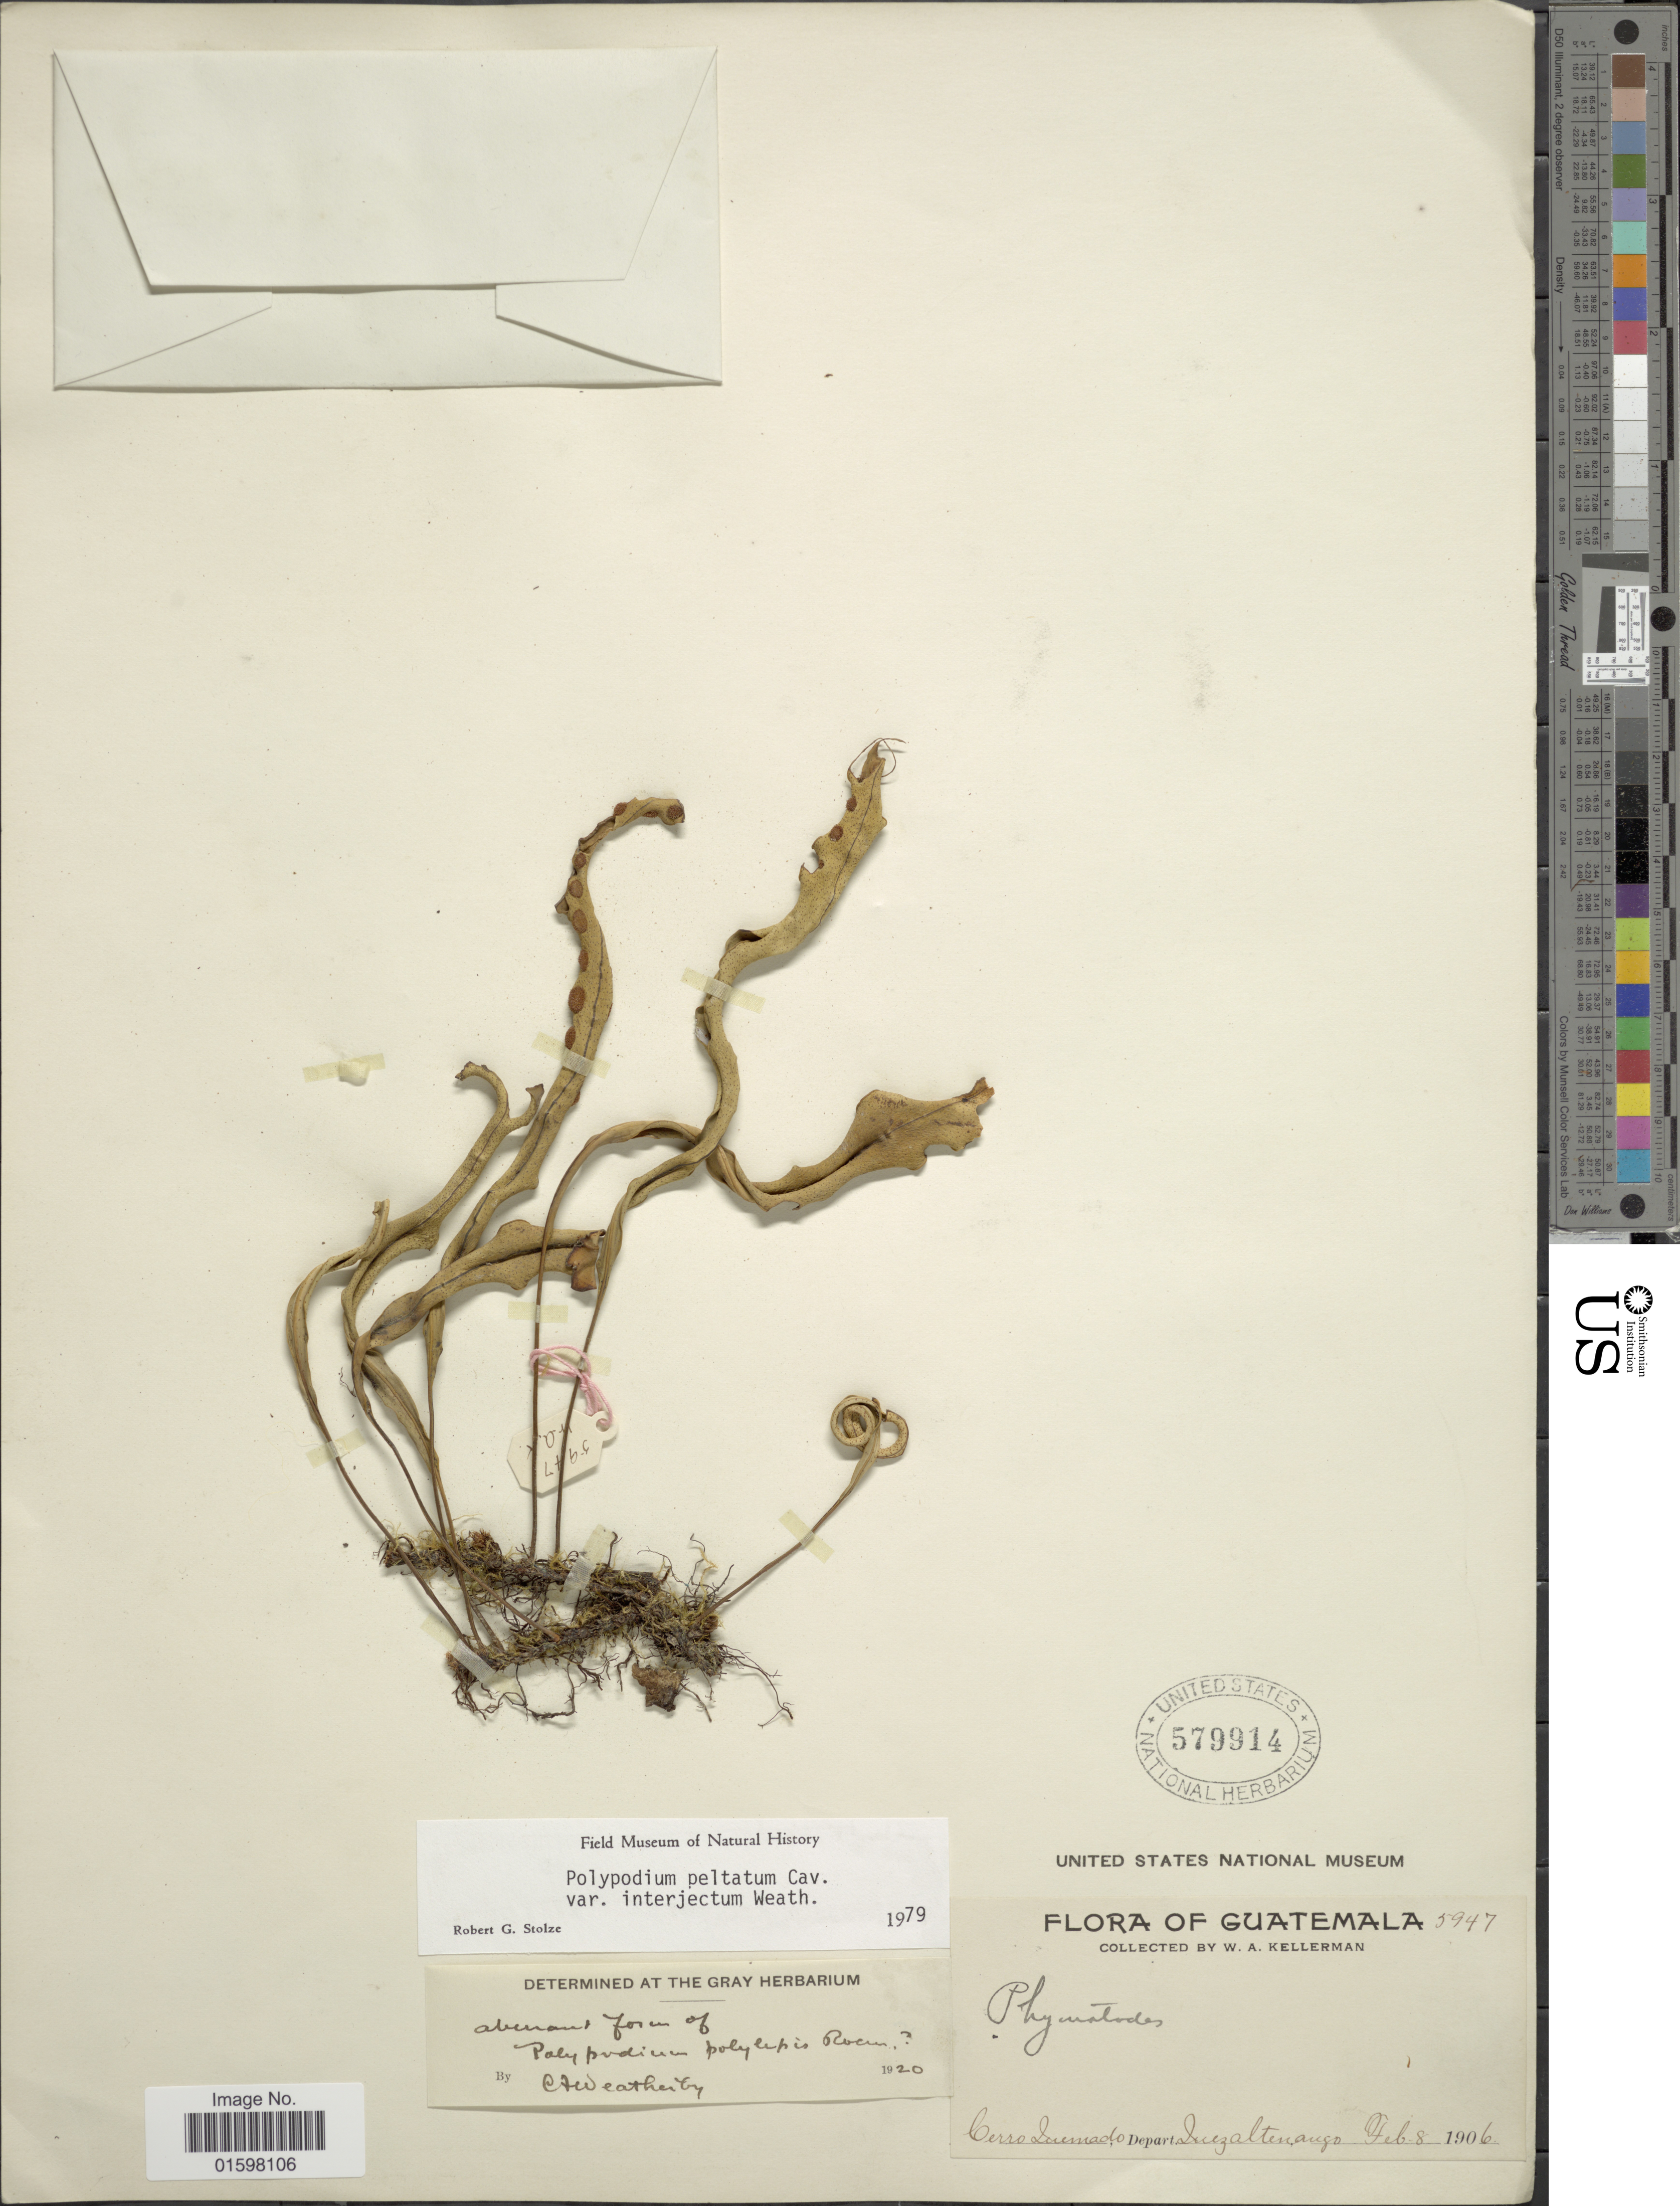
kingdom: Plantae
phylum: Tracheophyta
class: Polypodiopsida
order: Polypodiales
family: Polypodiaceae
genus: Pleopeltis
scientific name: Pleopeltis peltata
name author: Scort.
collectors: W. Kellerman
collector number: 5947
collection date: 1906-02-08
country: Guatemala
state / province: Quetzaltenango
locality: Ccerro Quemado, Depart. Quezaltenango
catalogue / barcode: US 579914